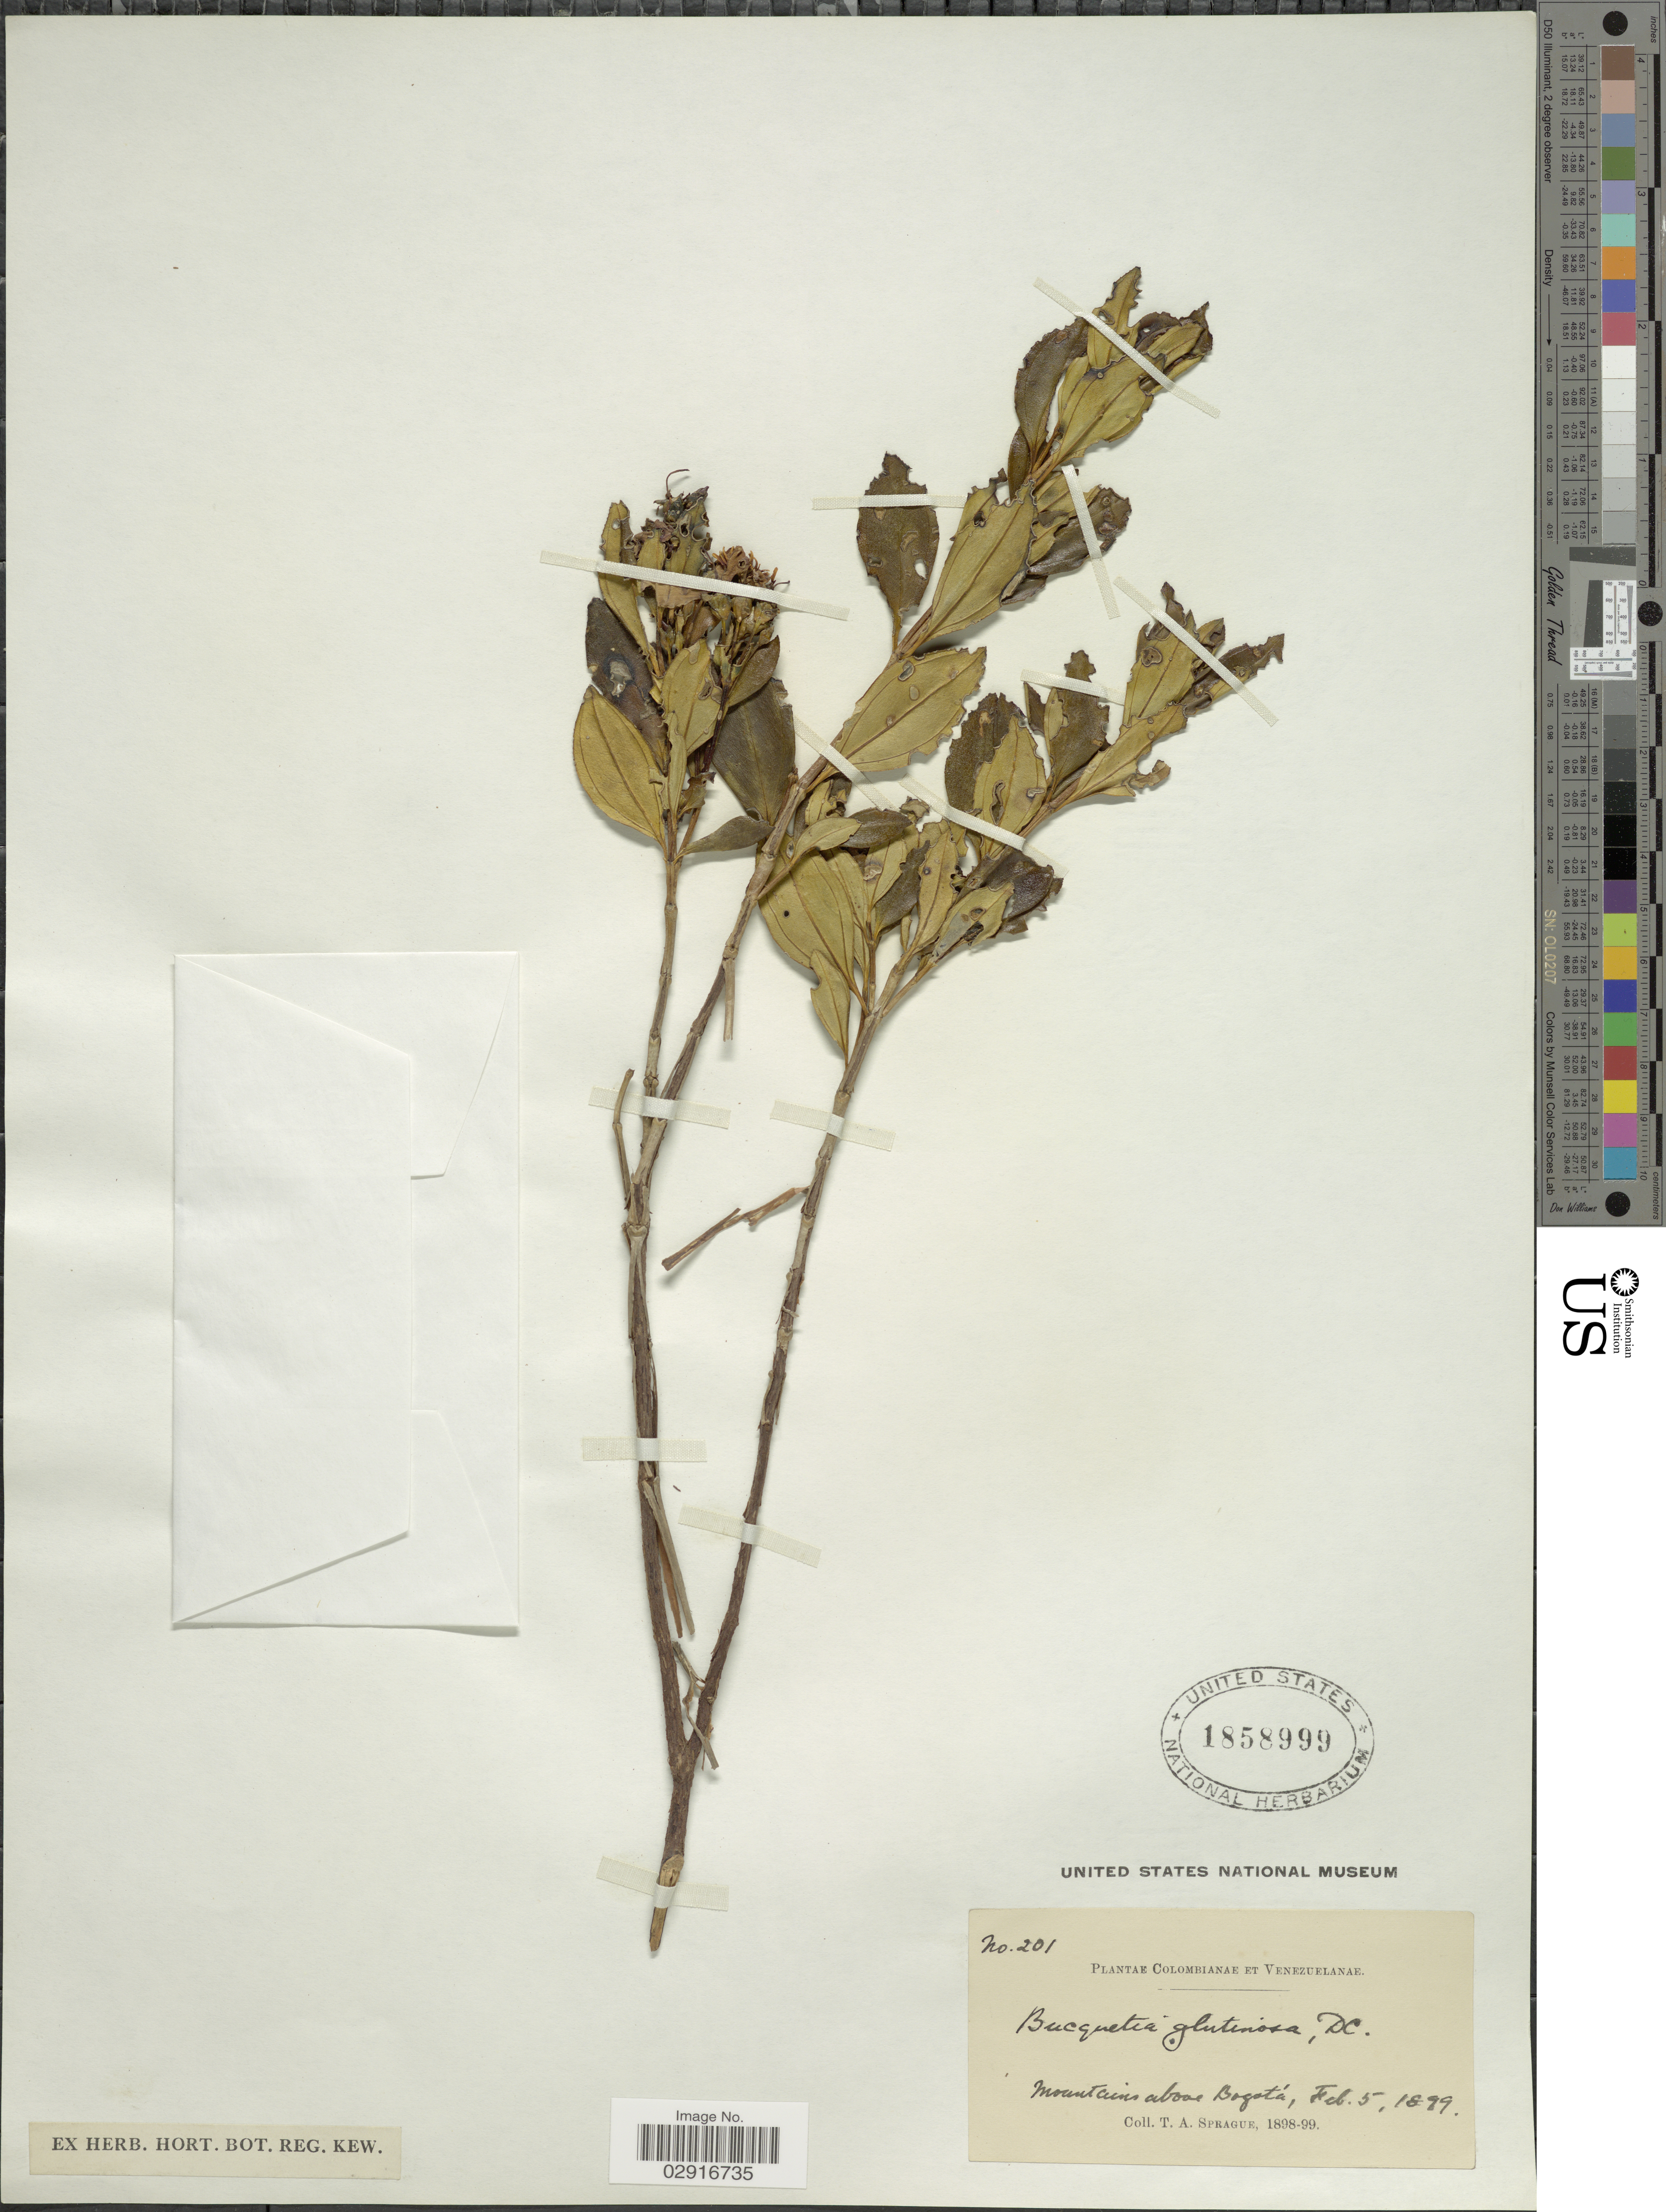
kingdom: Plantae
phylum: Tracheophyta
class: Magnoliopsida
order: Myrtales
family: Melastomataceae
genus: Bucquetia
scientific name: Bucquetia glutinosa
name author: DC.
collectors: T. A. Sprague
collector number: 201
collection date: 1899-02-05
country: Colombia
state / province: Bogota D.C.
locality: Mountains above Bogotá.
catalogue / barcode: US 1858999